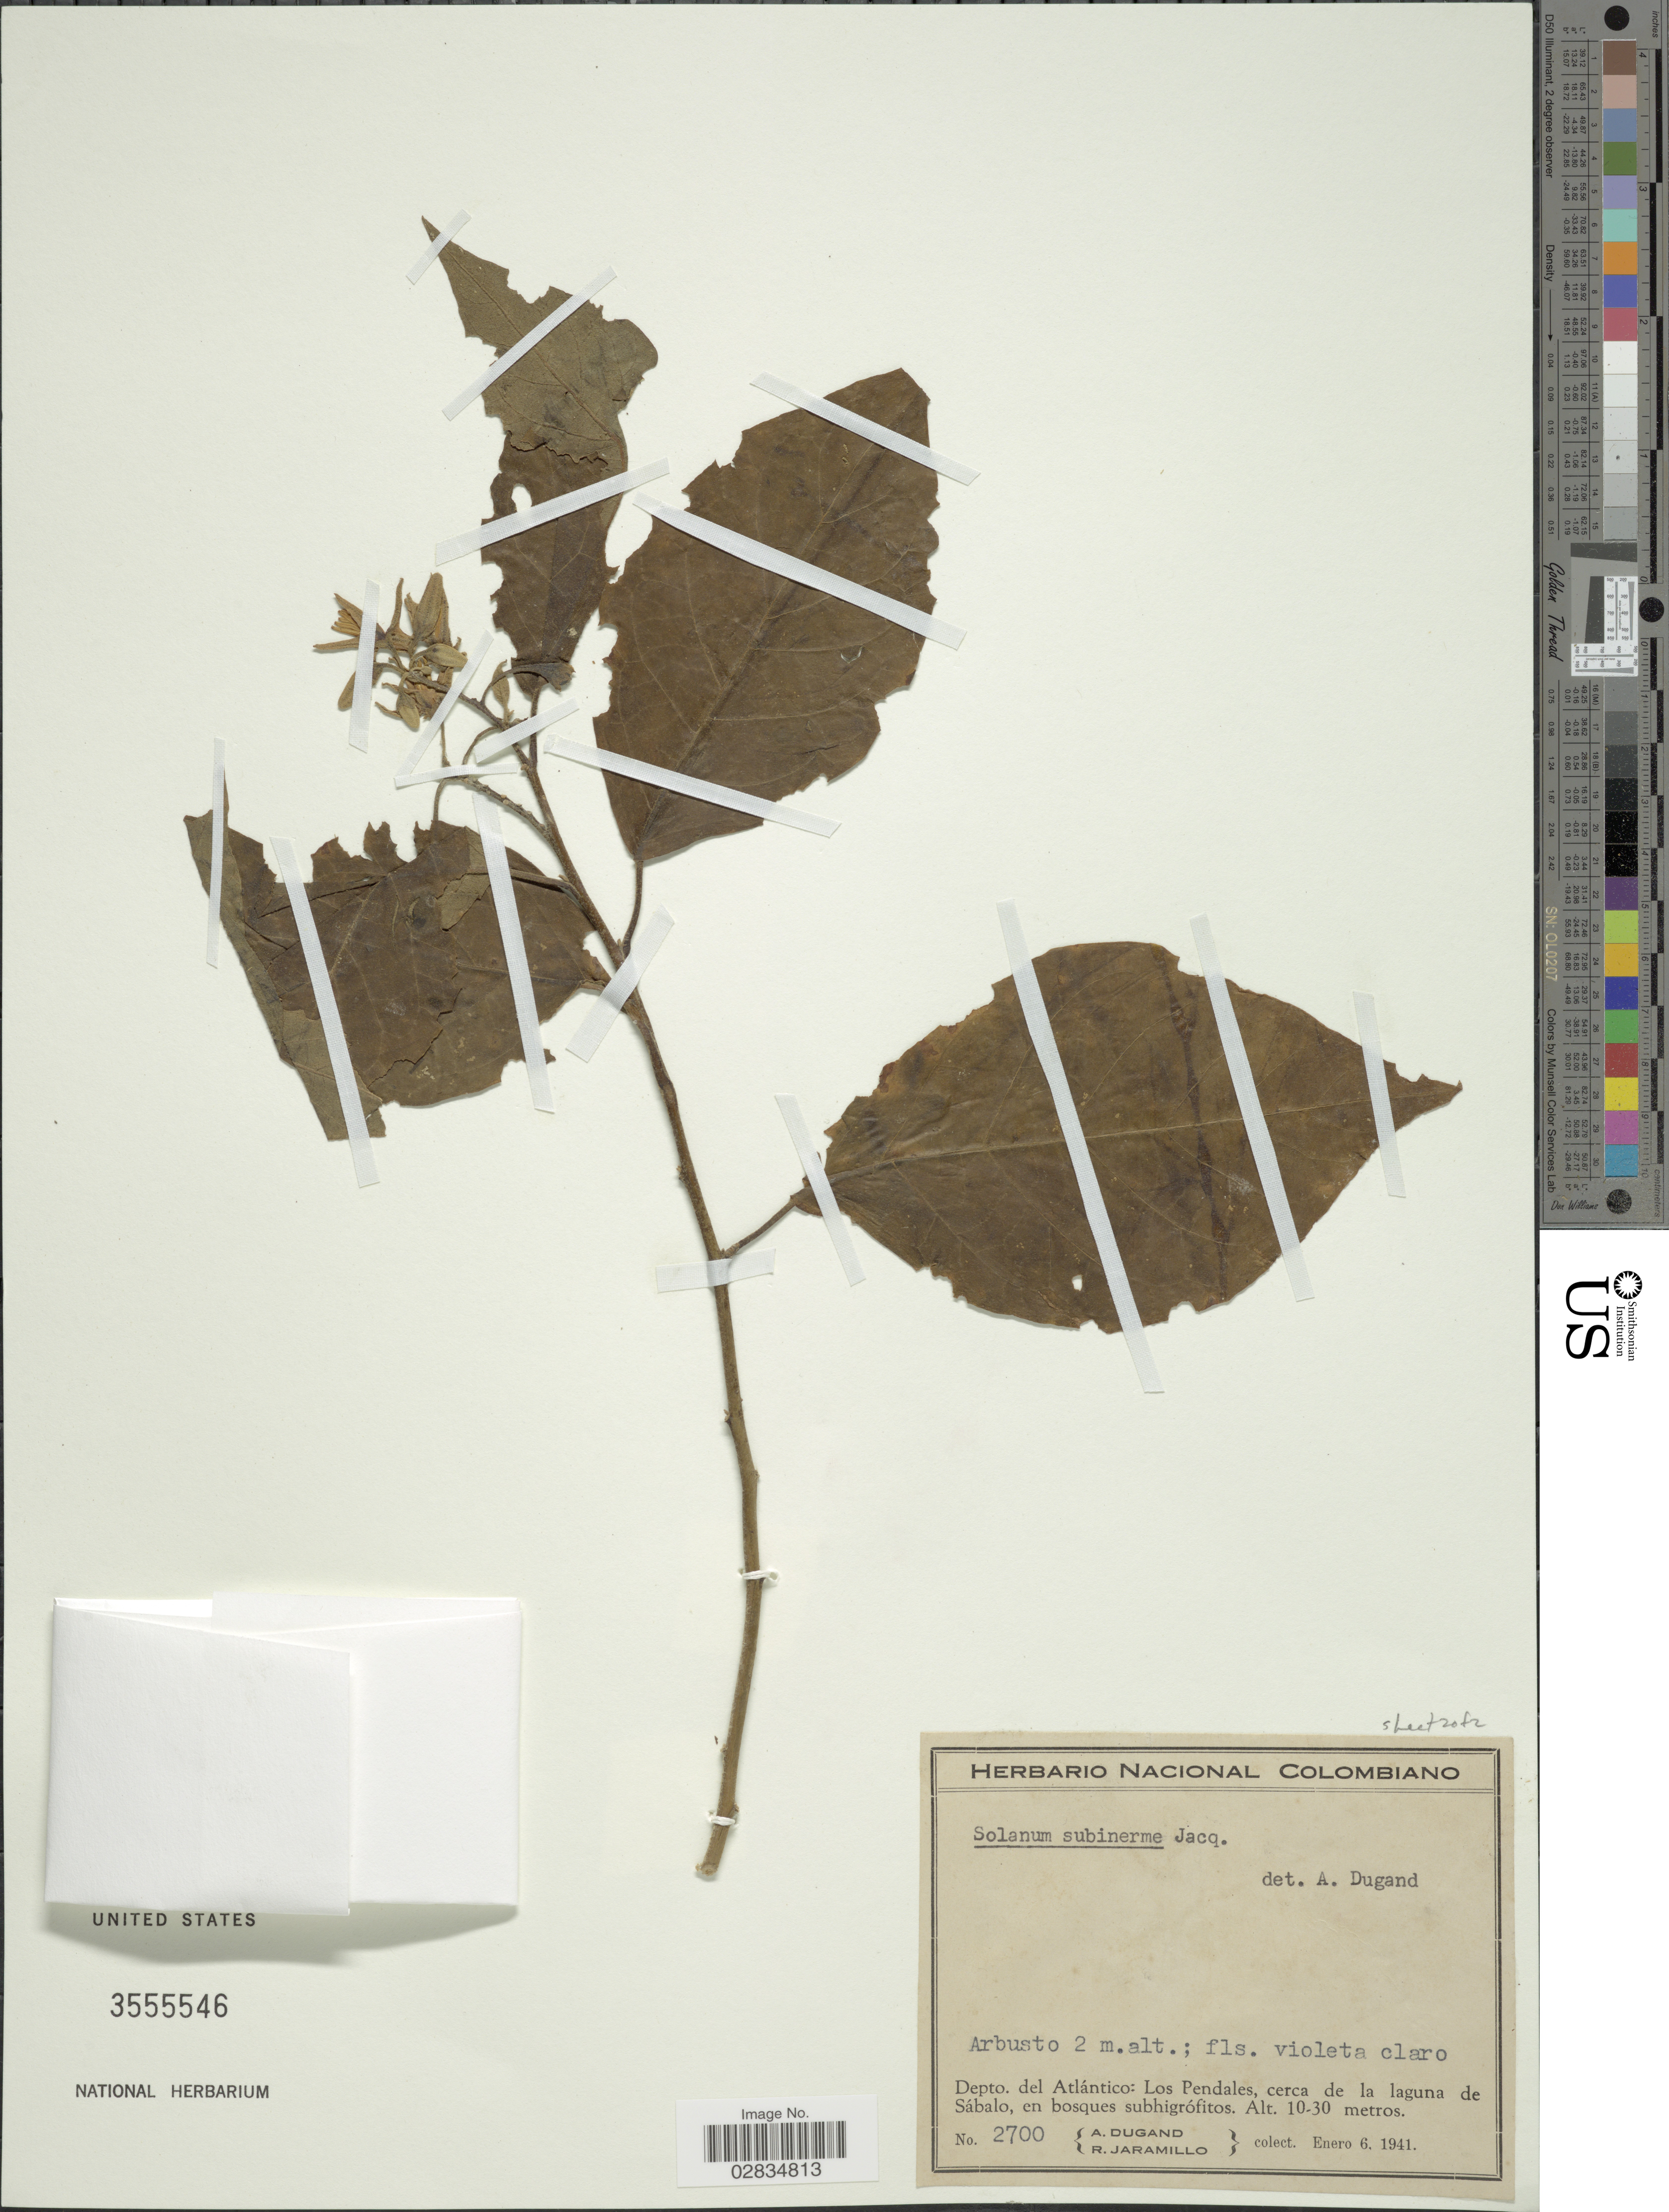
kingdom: Plantae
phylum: Tracheophyta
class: Magnoliopsida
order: Solanales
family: Solanaceae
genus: Solanum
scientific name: Solanum subinerme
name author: Jacq.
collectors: A. Dugand & R. Jaramillo M.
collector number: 2700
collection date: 1941-01-06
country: Colombia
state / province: Atlántico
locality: Depto. del Atlántico: Los Pendales, cerca de la laguna de Sábalo.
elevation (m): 10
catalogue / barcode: US 3555546